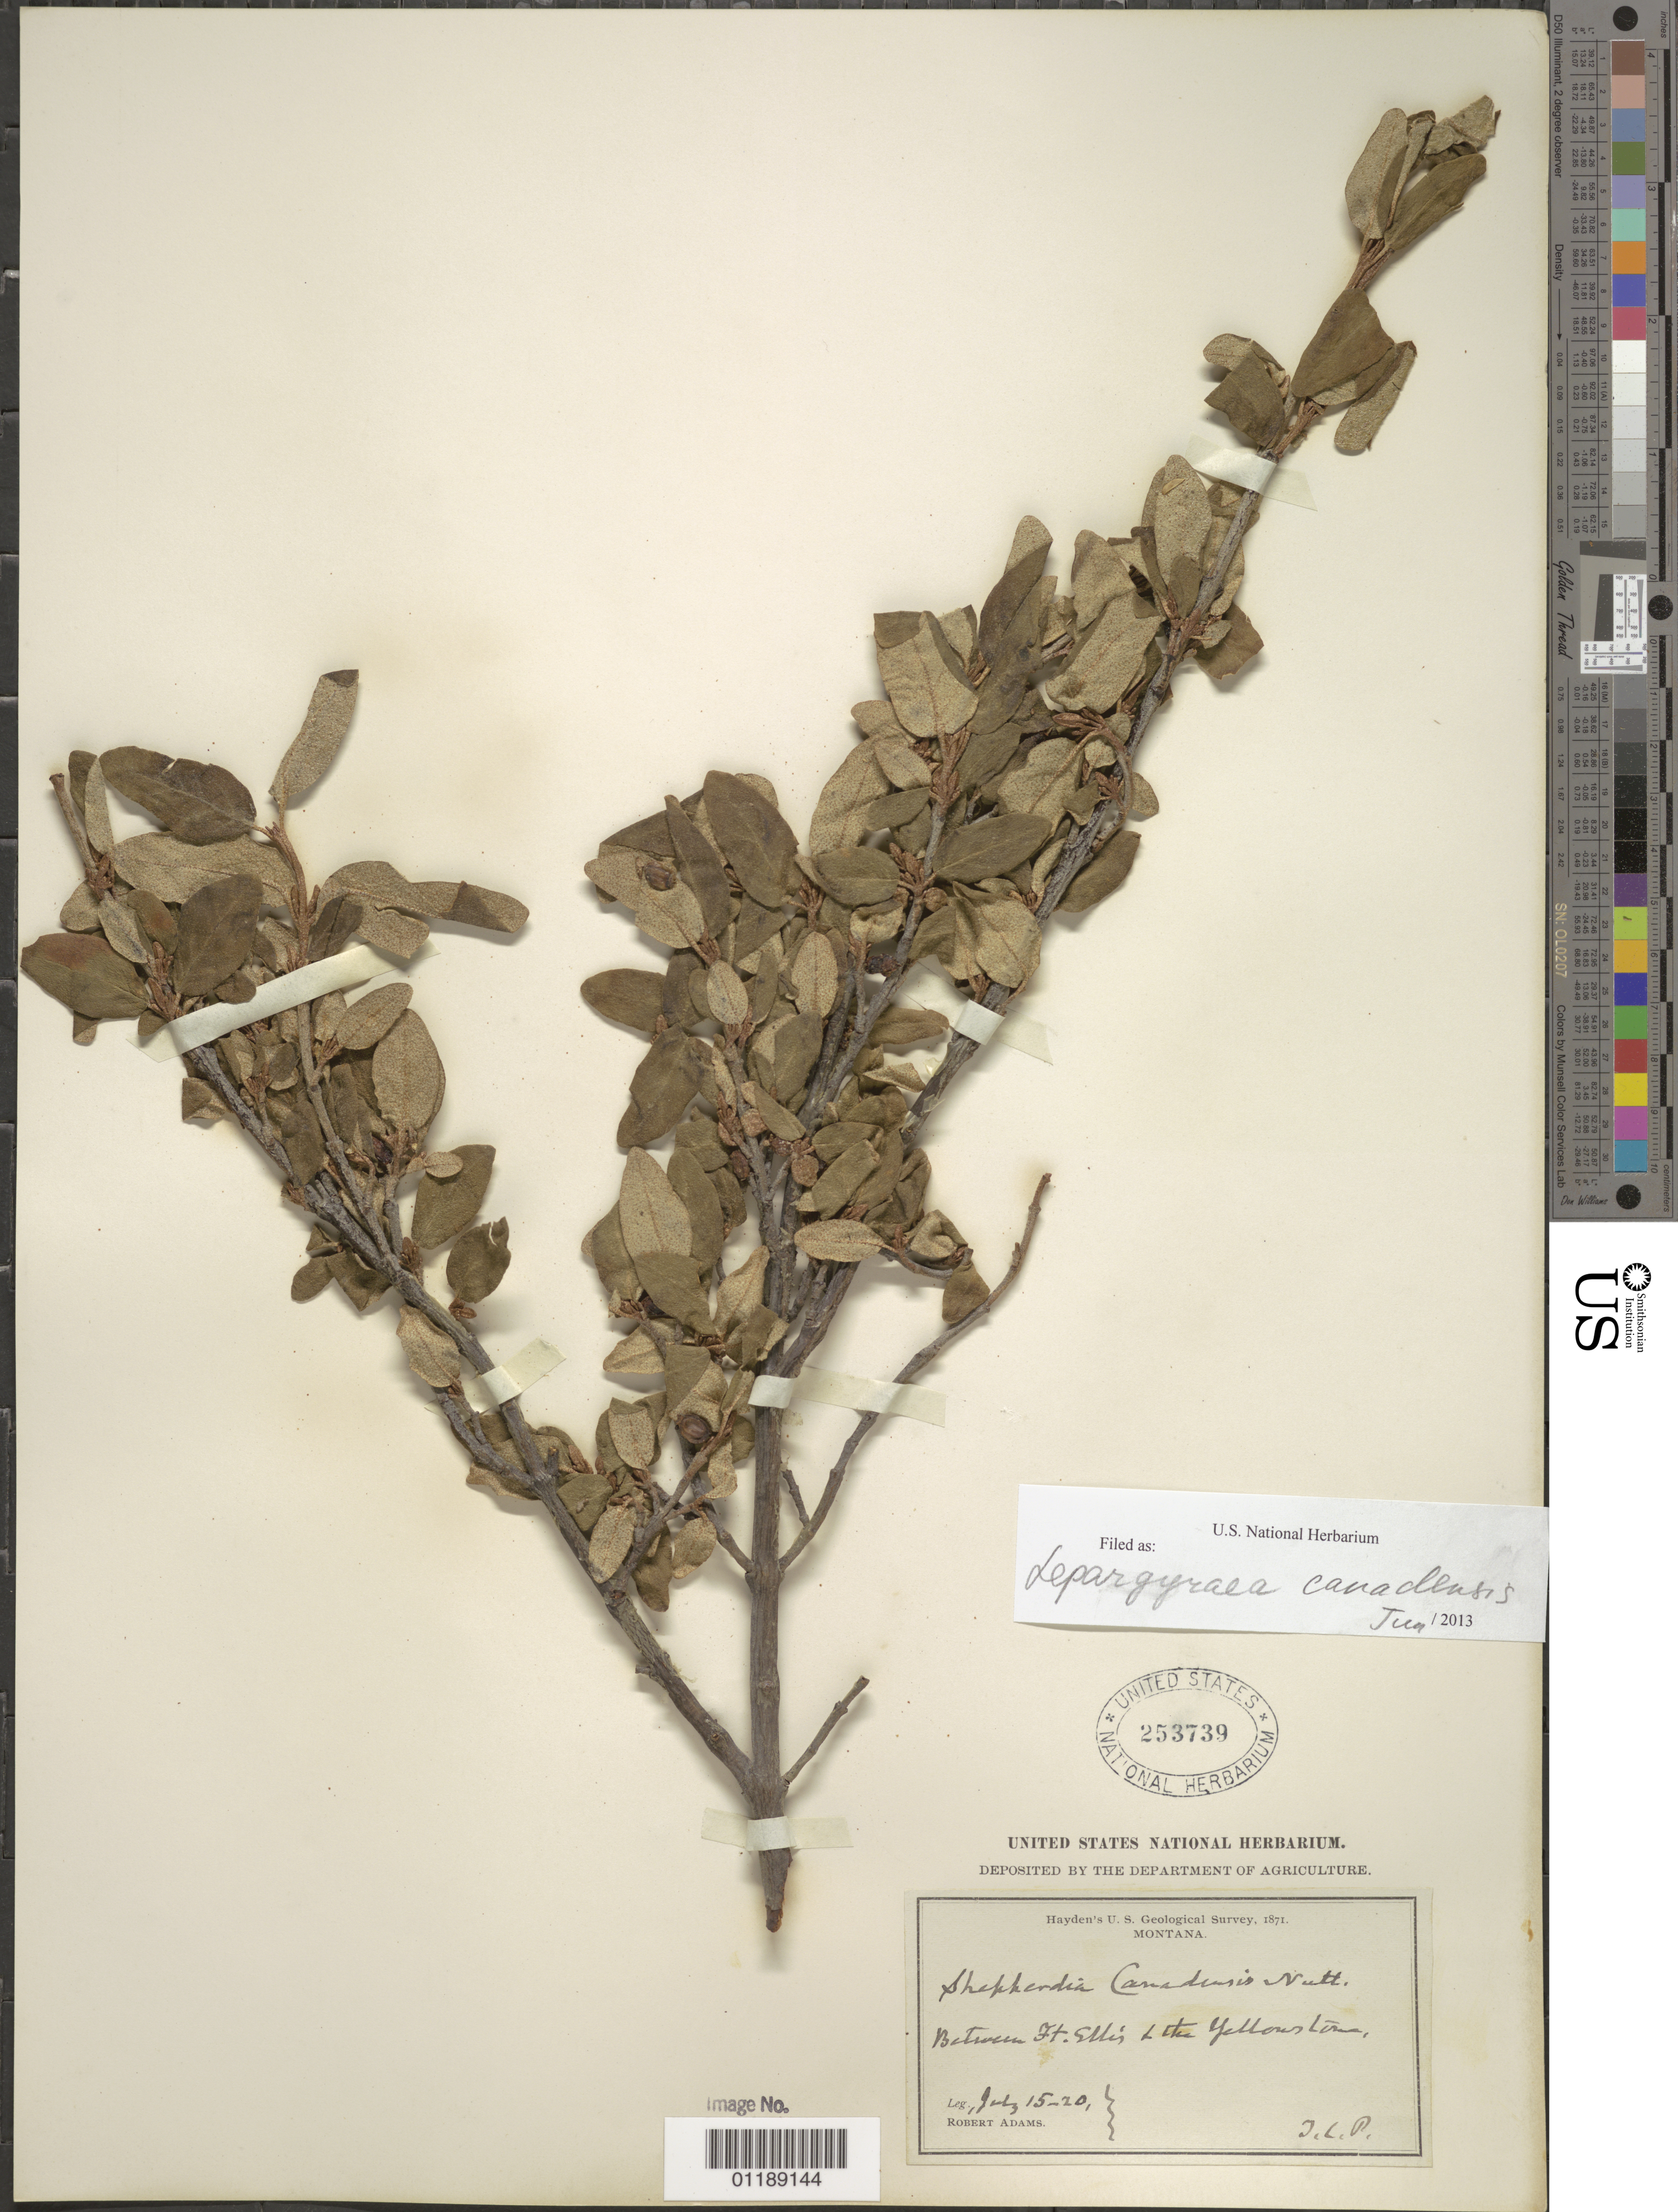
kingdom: Plantae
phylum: Tracheophyta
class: Magnoliopsida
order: Rosales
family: Elaeagnaceae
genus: Shepherdia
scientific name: Shepherdia canadensis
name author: (L.) Nutt.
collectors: R. Adams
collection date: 1871-07-15/1871-07-20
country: United States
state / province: Montana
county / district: Gallatin / Park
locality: between Ft. Ellis and the Yellowstone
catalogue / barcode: US 253739